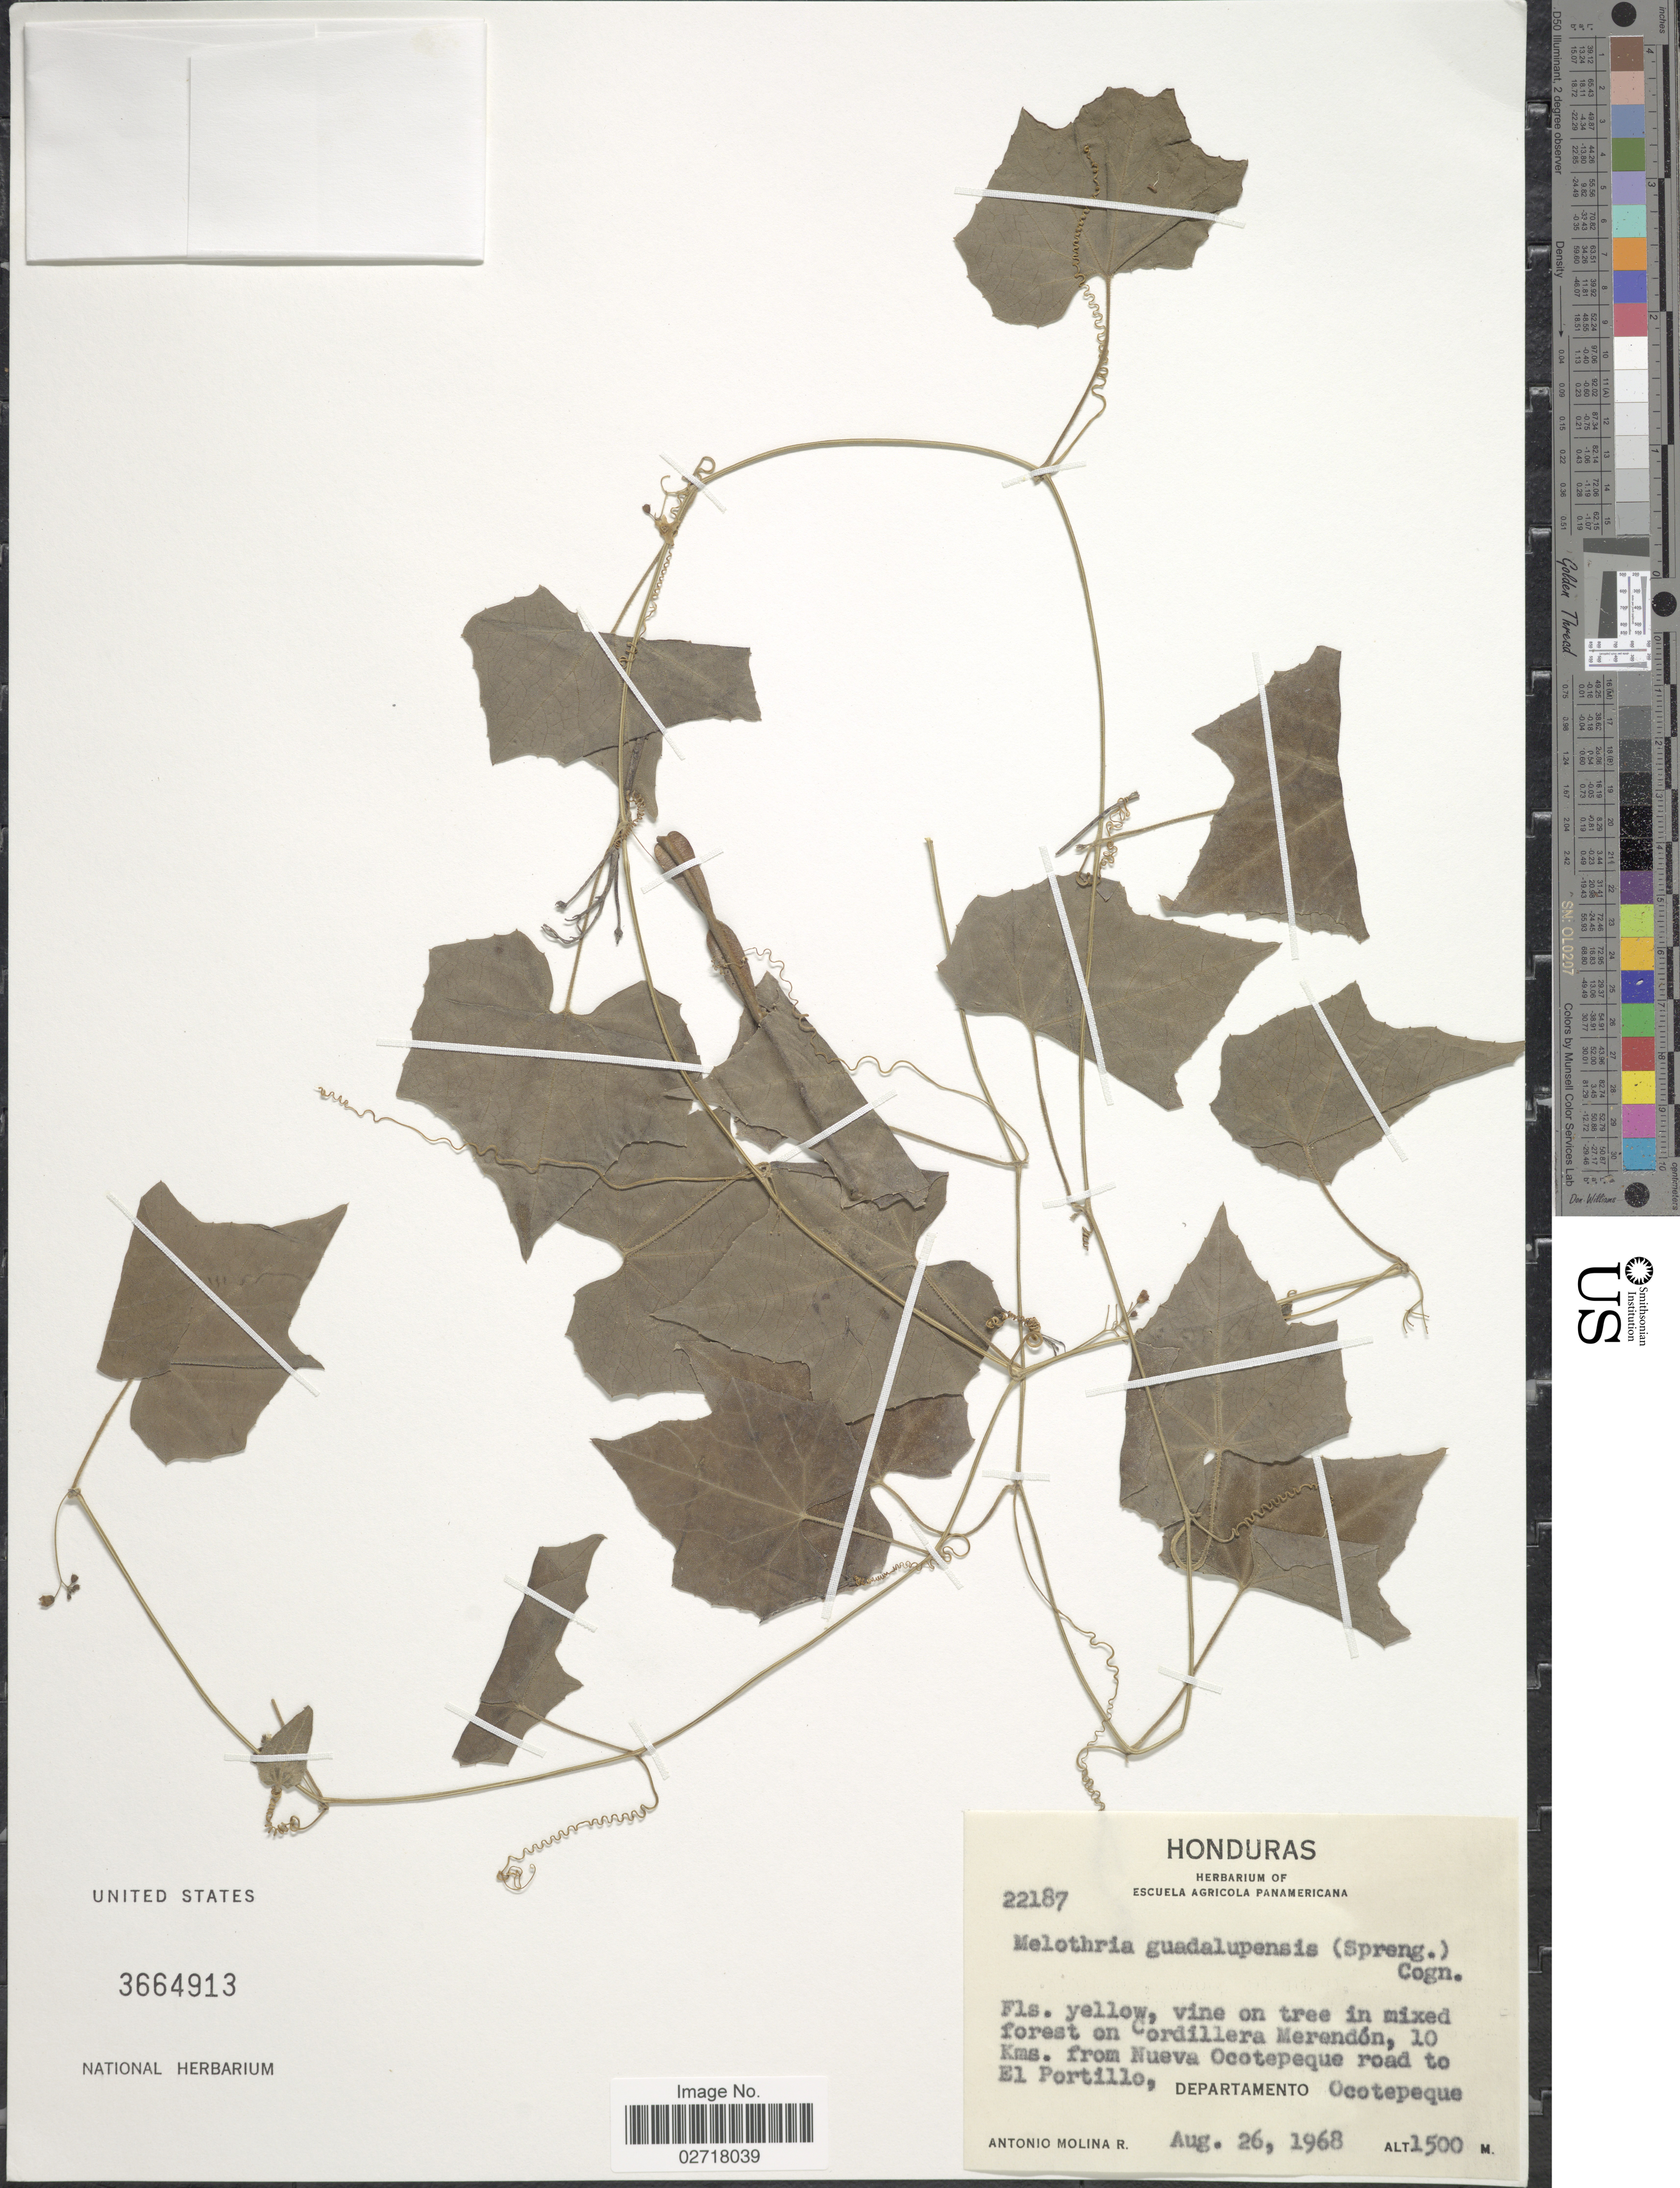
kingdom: Plantae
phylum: Tracheophyta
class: Magnoliopsida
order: Cucurbitales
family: Cucurbitaceae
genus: Melothria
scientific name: Melothria pendula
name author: L.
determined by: U.S. National Herbarium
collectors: A. Molina R.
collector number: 22187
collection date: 1968-08-26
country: Honduras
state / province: Ocotepeque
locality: On Cordillera Merendon, 10 Kms. from Nueva Ocotepeque road to El Portillo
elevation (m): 1500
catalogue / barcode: US 3664913